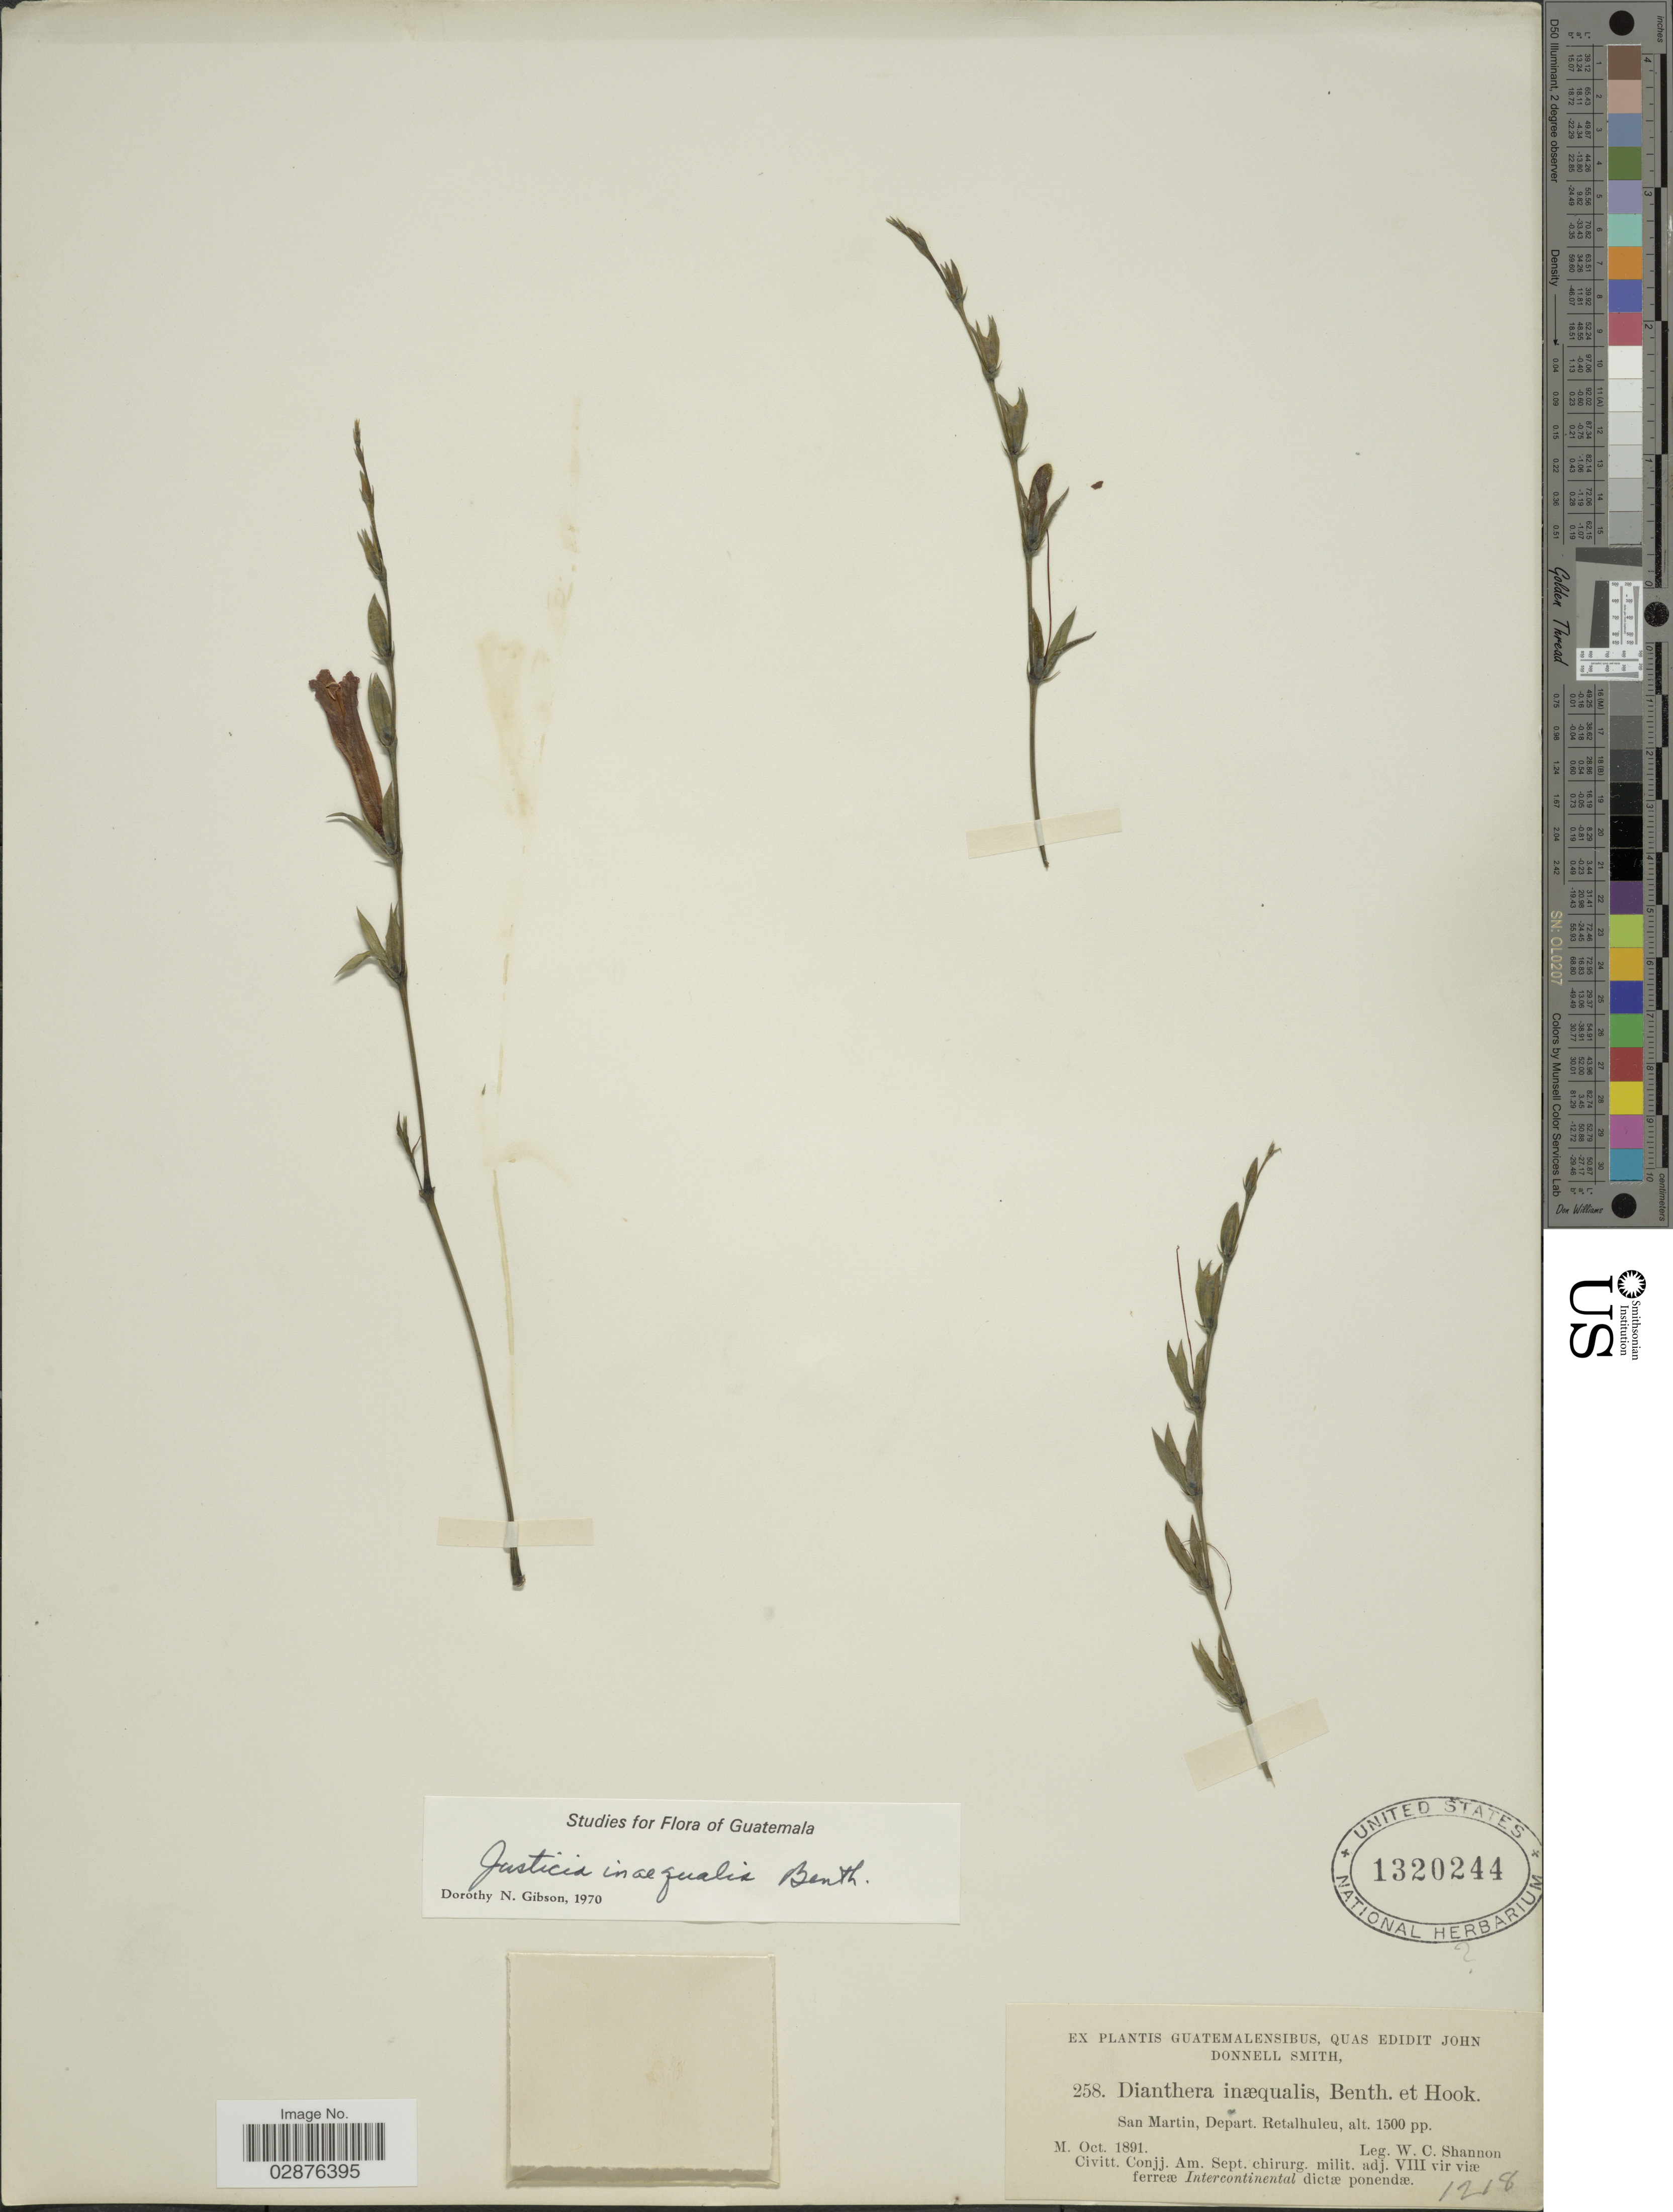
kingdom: Plantae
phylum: Tracheophyta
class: Magnoliopsida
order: Lamiales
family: Acanthaceae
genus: Justicia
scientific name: Justicia inaequalis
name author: Benth.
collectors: W. C. Shannon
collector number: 258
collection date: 1891-10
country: Guatemala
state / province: Retalhuleu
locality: San Martin, Depart. Retalhuleu.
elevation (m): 457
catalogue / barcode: US 1320244